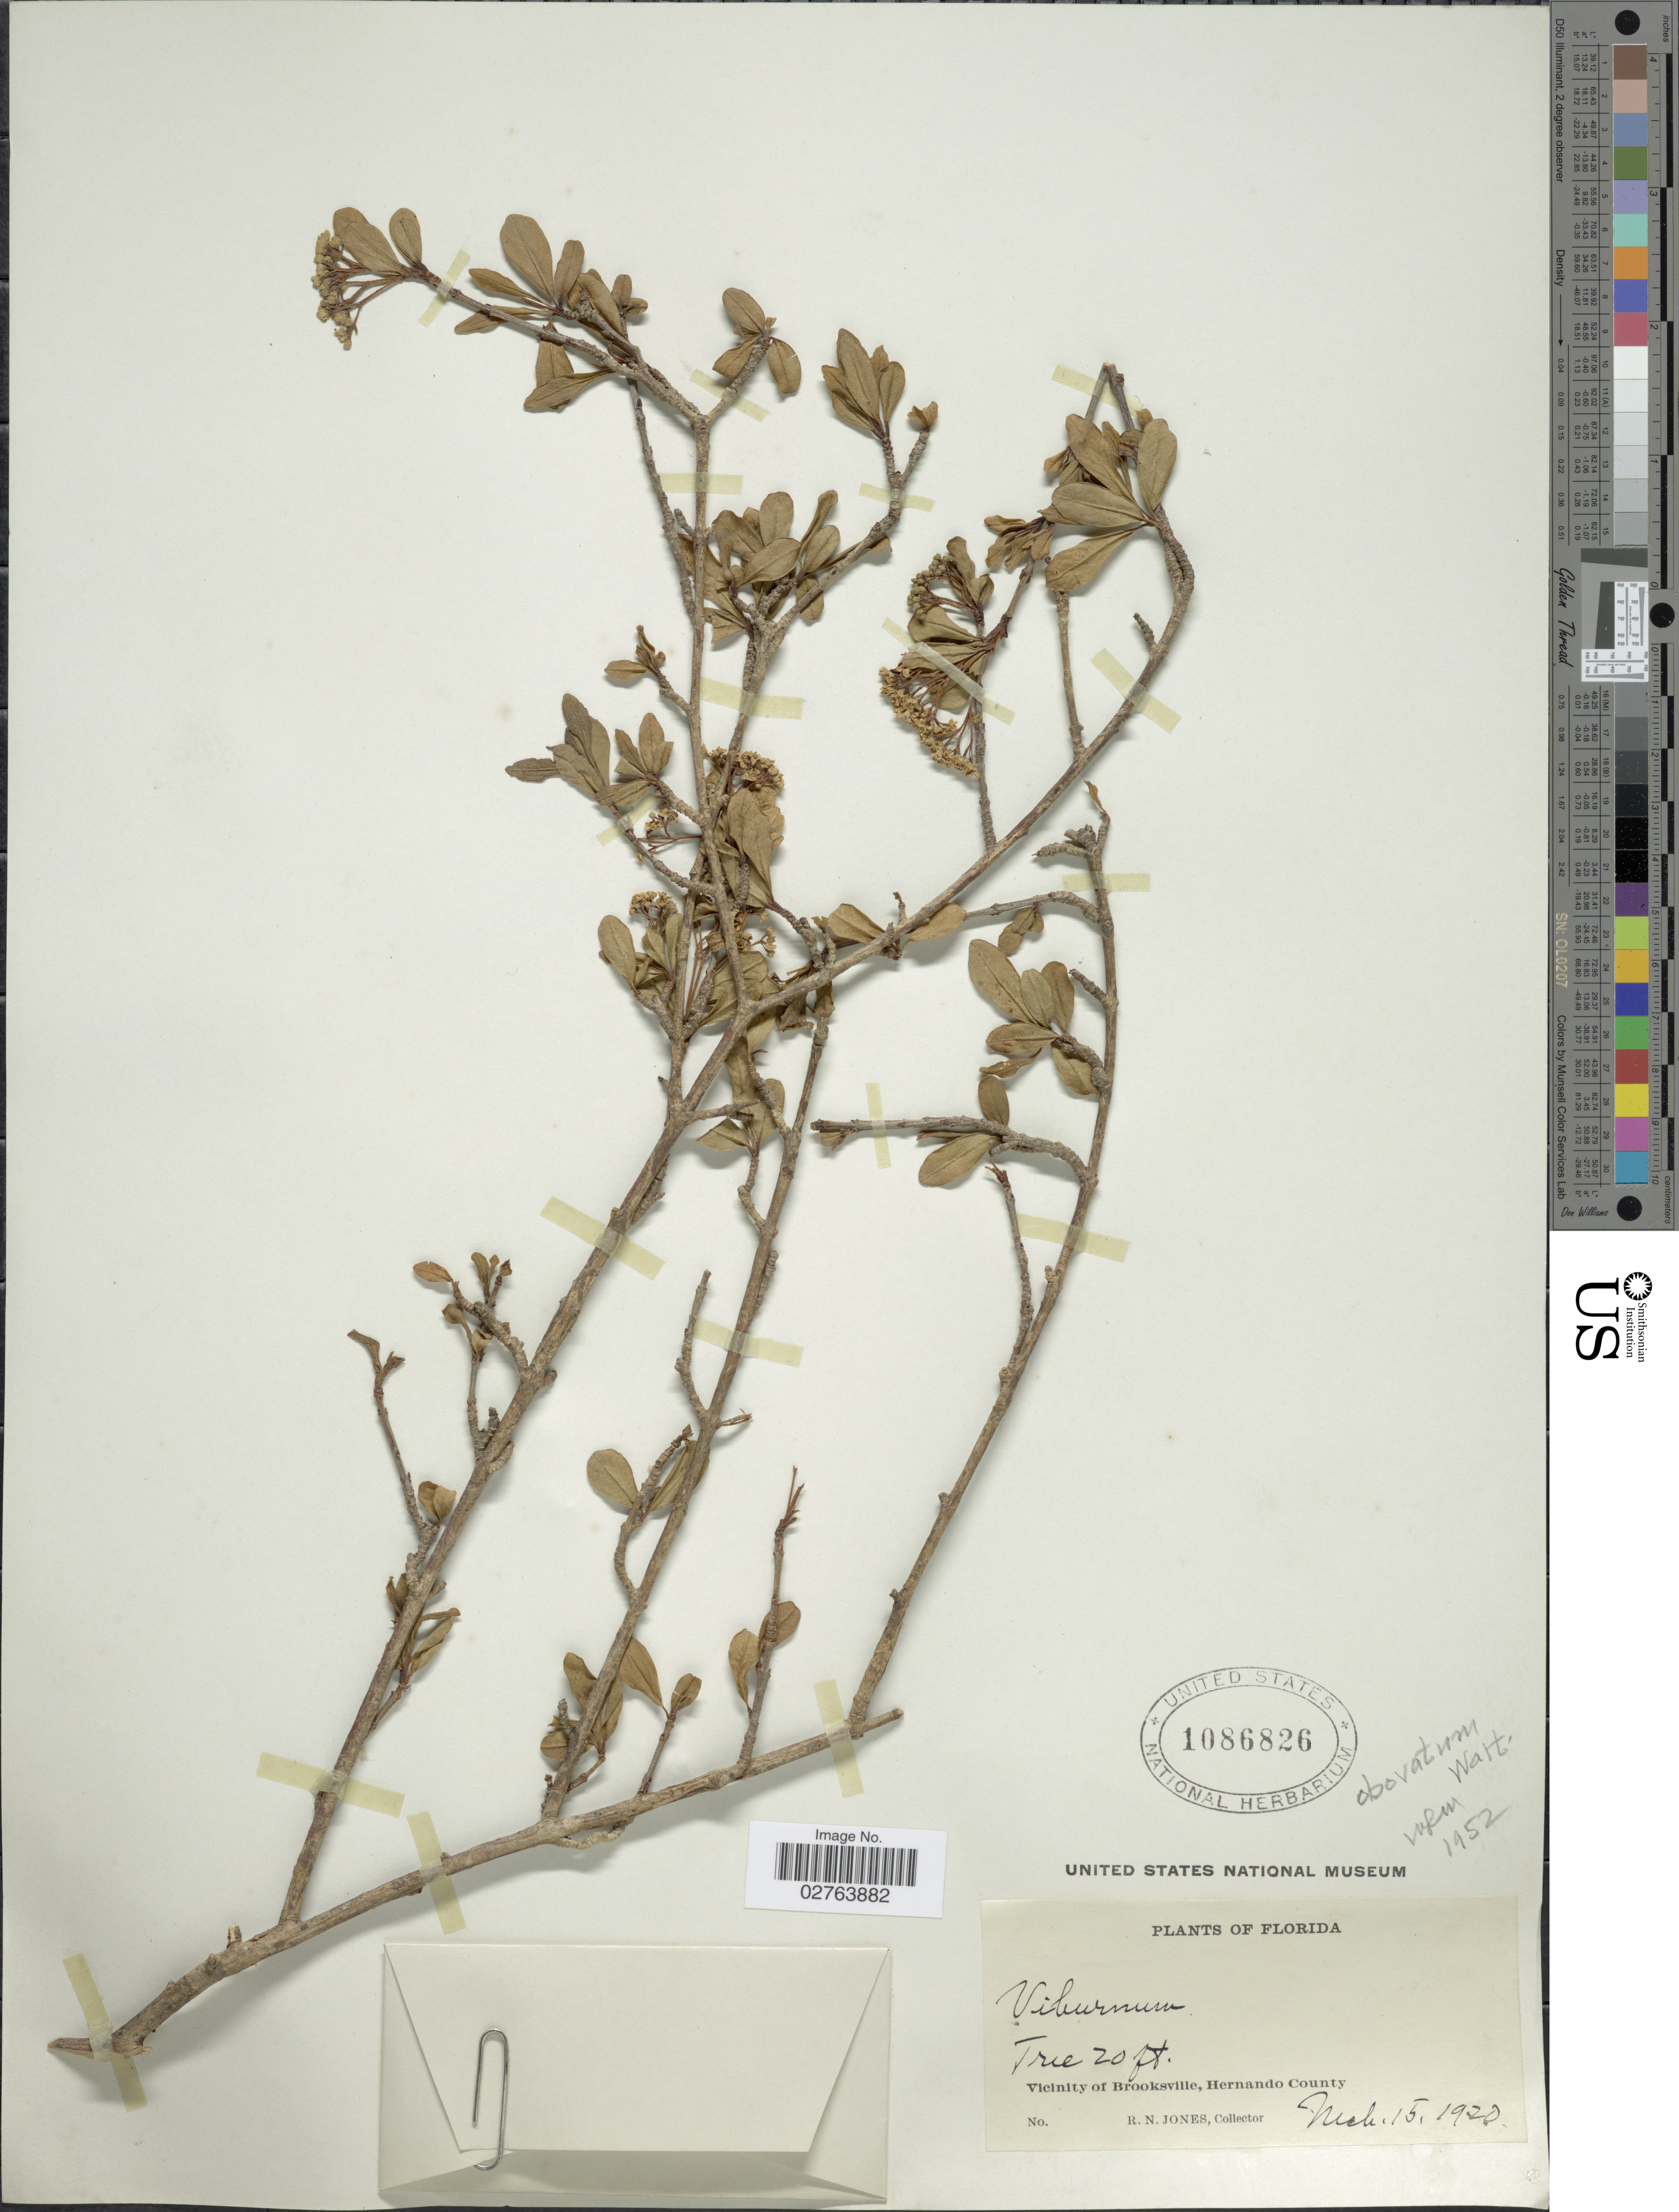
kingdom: Plantae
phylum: Tracheophyta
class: Magnoliopsida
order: Dipsacales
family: Viburnaceae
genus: Viburnum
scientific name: Viburnum obovatum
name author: Walter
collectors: R. N. Jones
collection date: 1920-03-15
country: United States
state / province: Florida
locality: Vicinity of Brooksville, Hernando County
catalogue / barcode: US 1086826